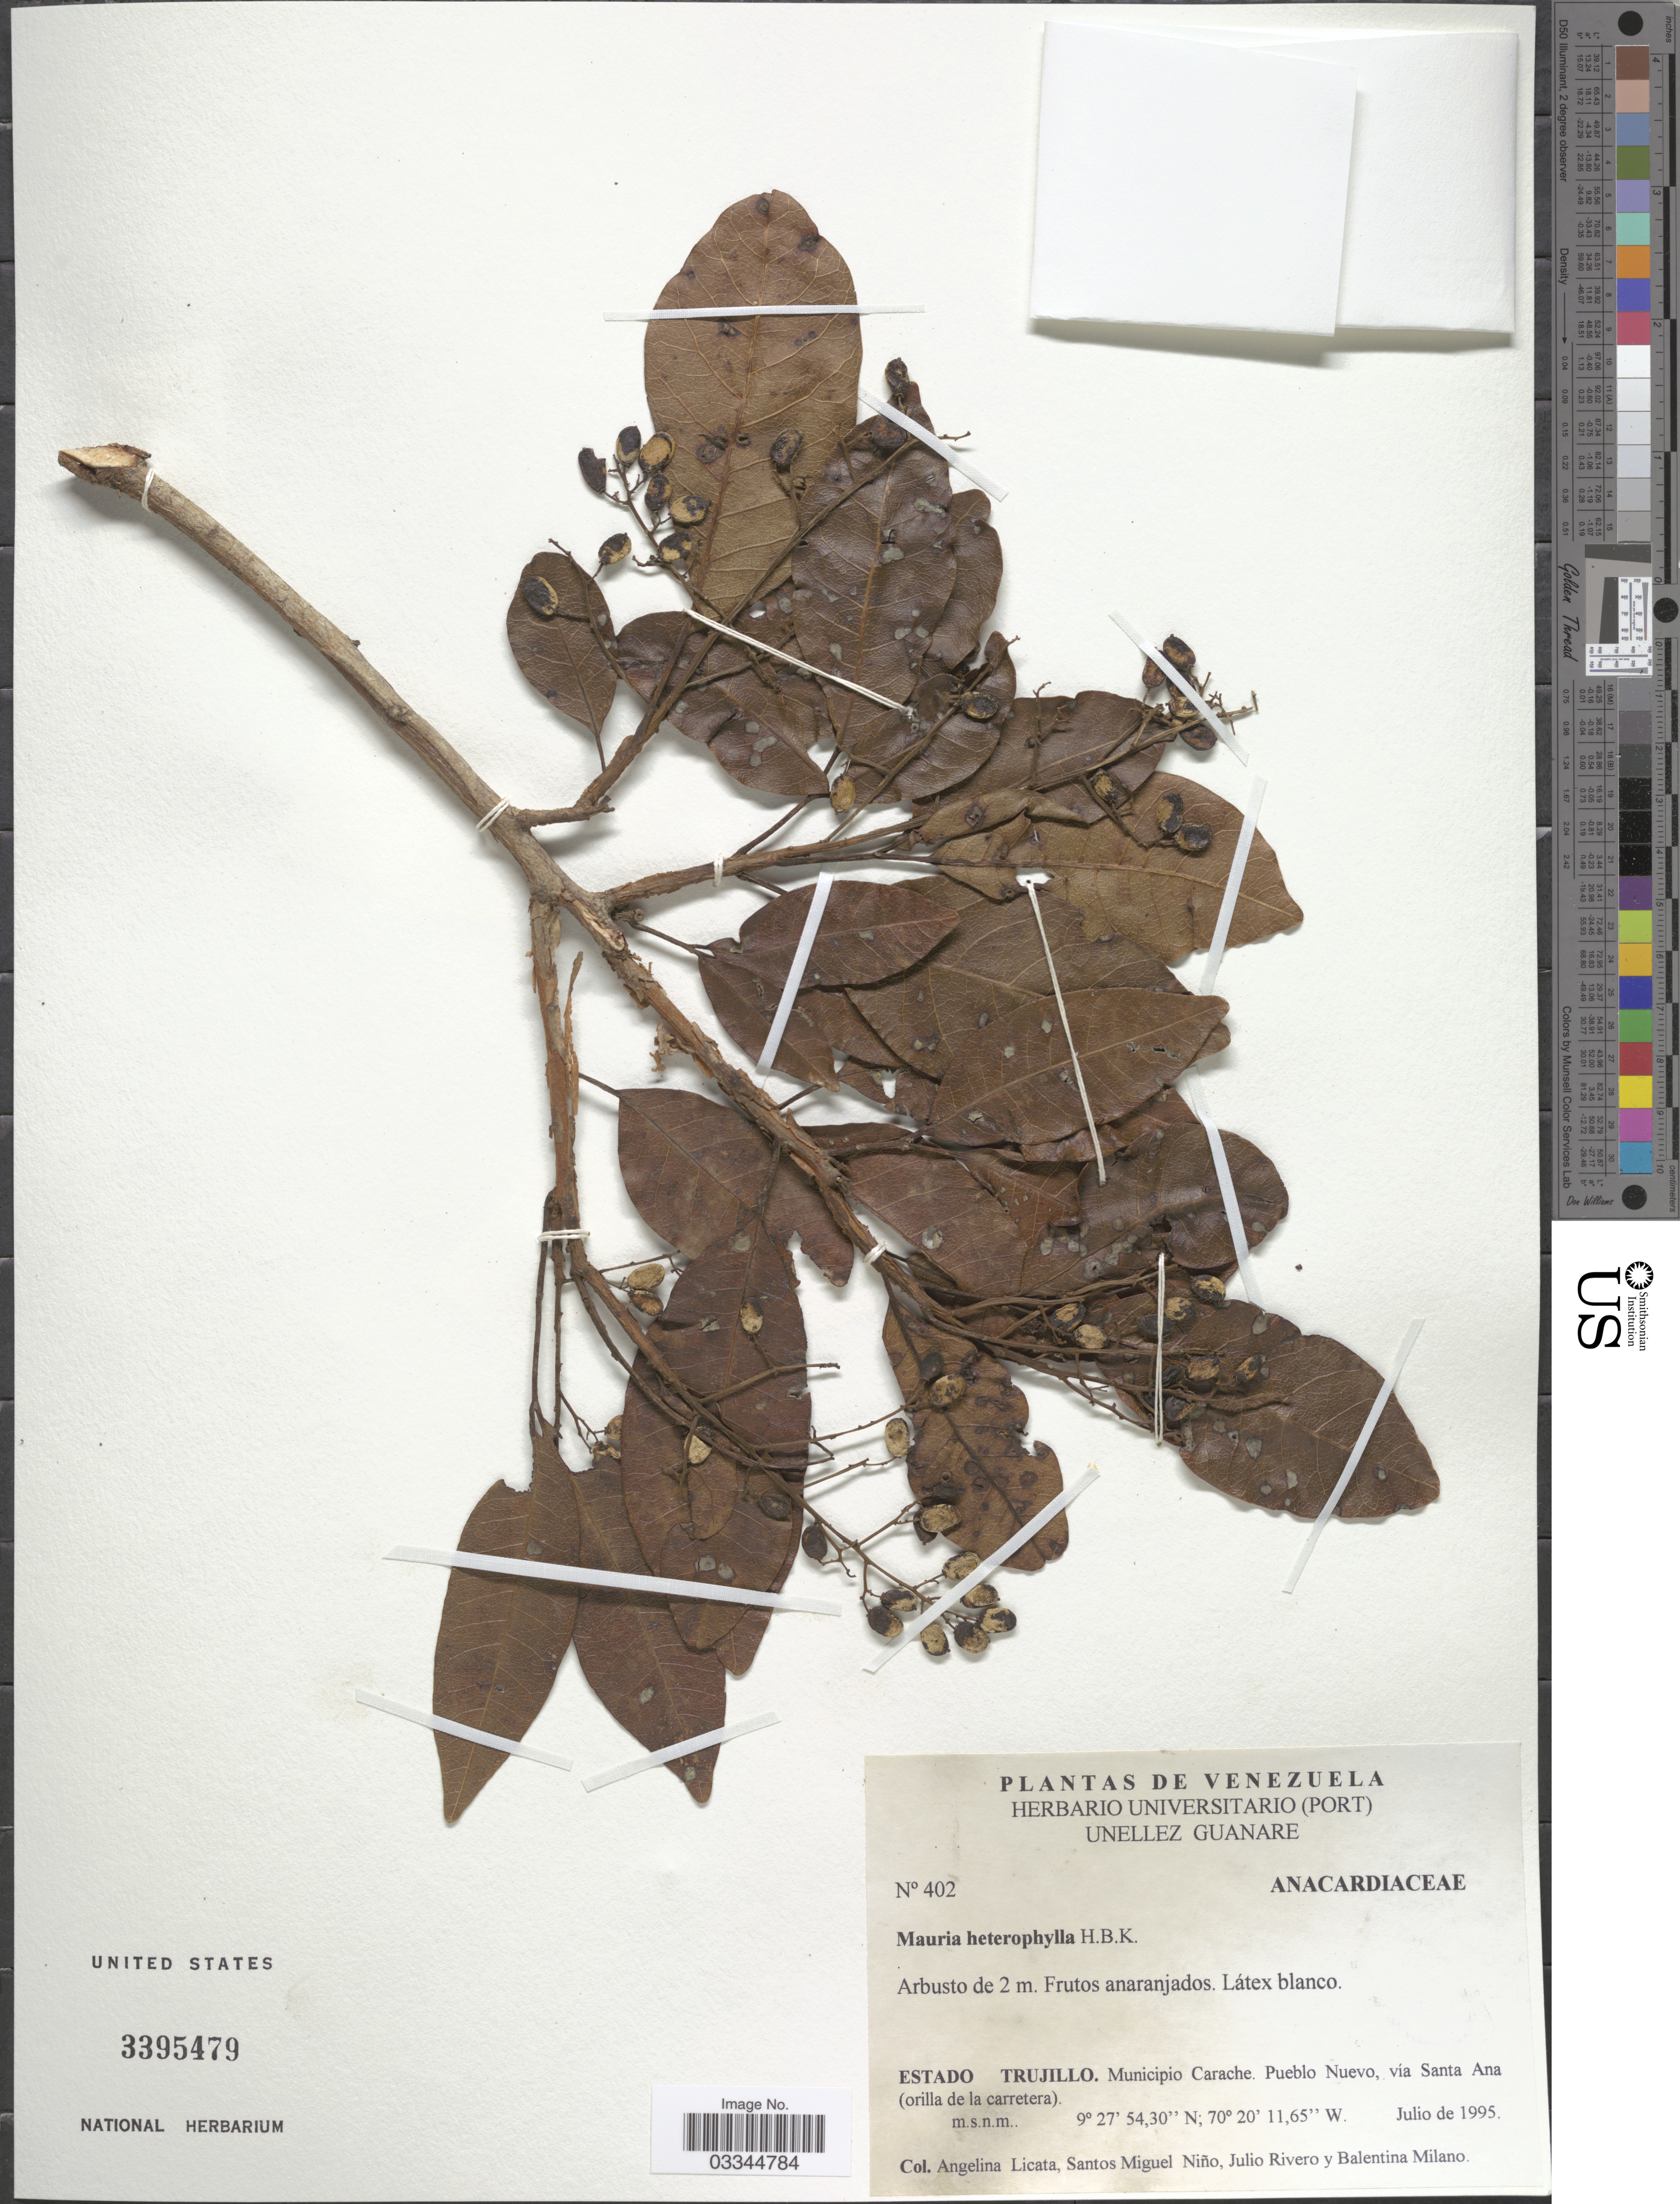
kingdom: Plantae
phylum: Tracheophyta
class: Magnoliopsida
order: Sapindales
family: Anacardiaceae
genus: Mauria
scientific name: Mauria heterophylla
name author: Kunth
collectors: A. Licata, S. M. Niño, J. Rivero & B. Milano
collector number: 402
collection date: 1995-07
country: Venezuela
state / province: Trujillo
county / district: Carache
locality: Pueblo Nuevo, vía Santa Ana (orilla de la carretera).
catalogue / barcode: US 3395479